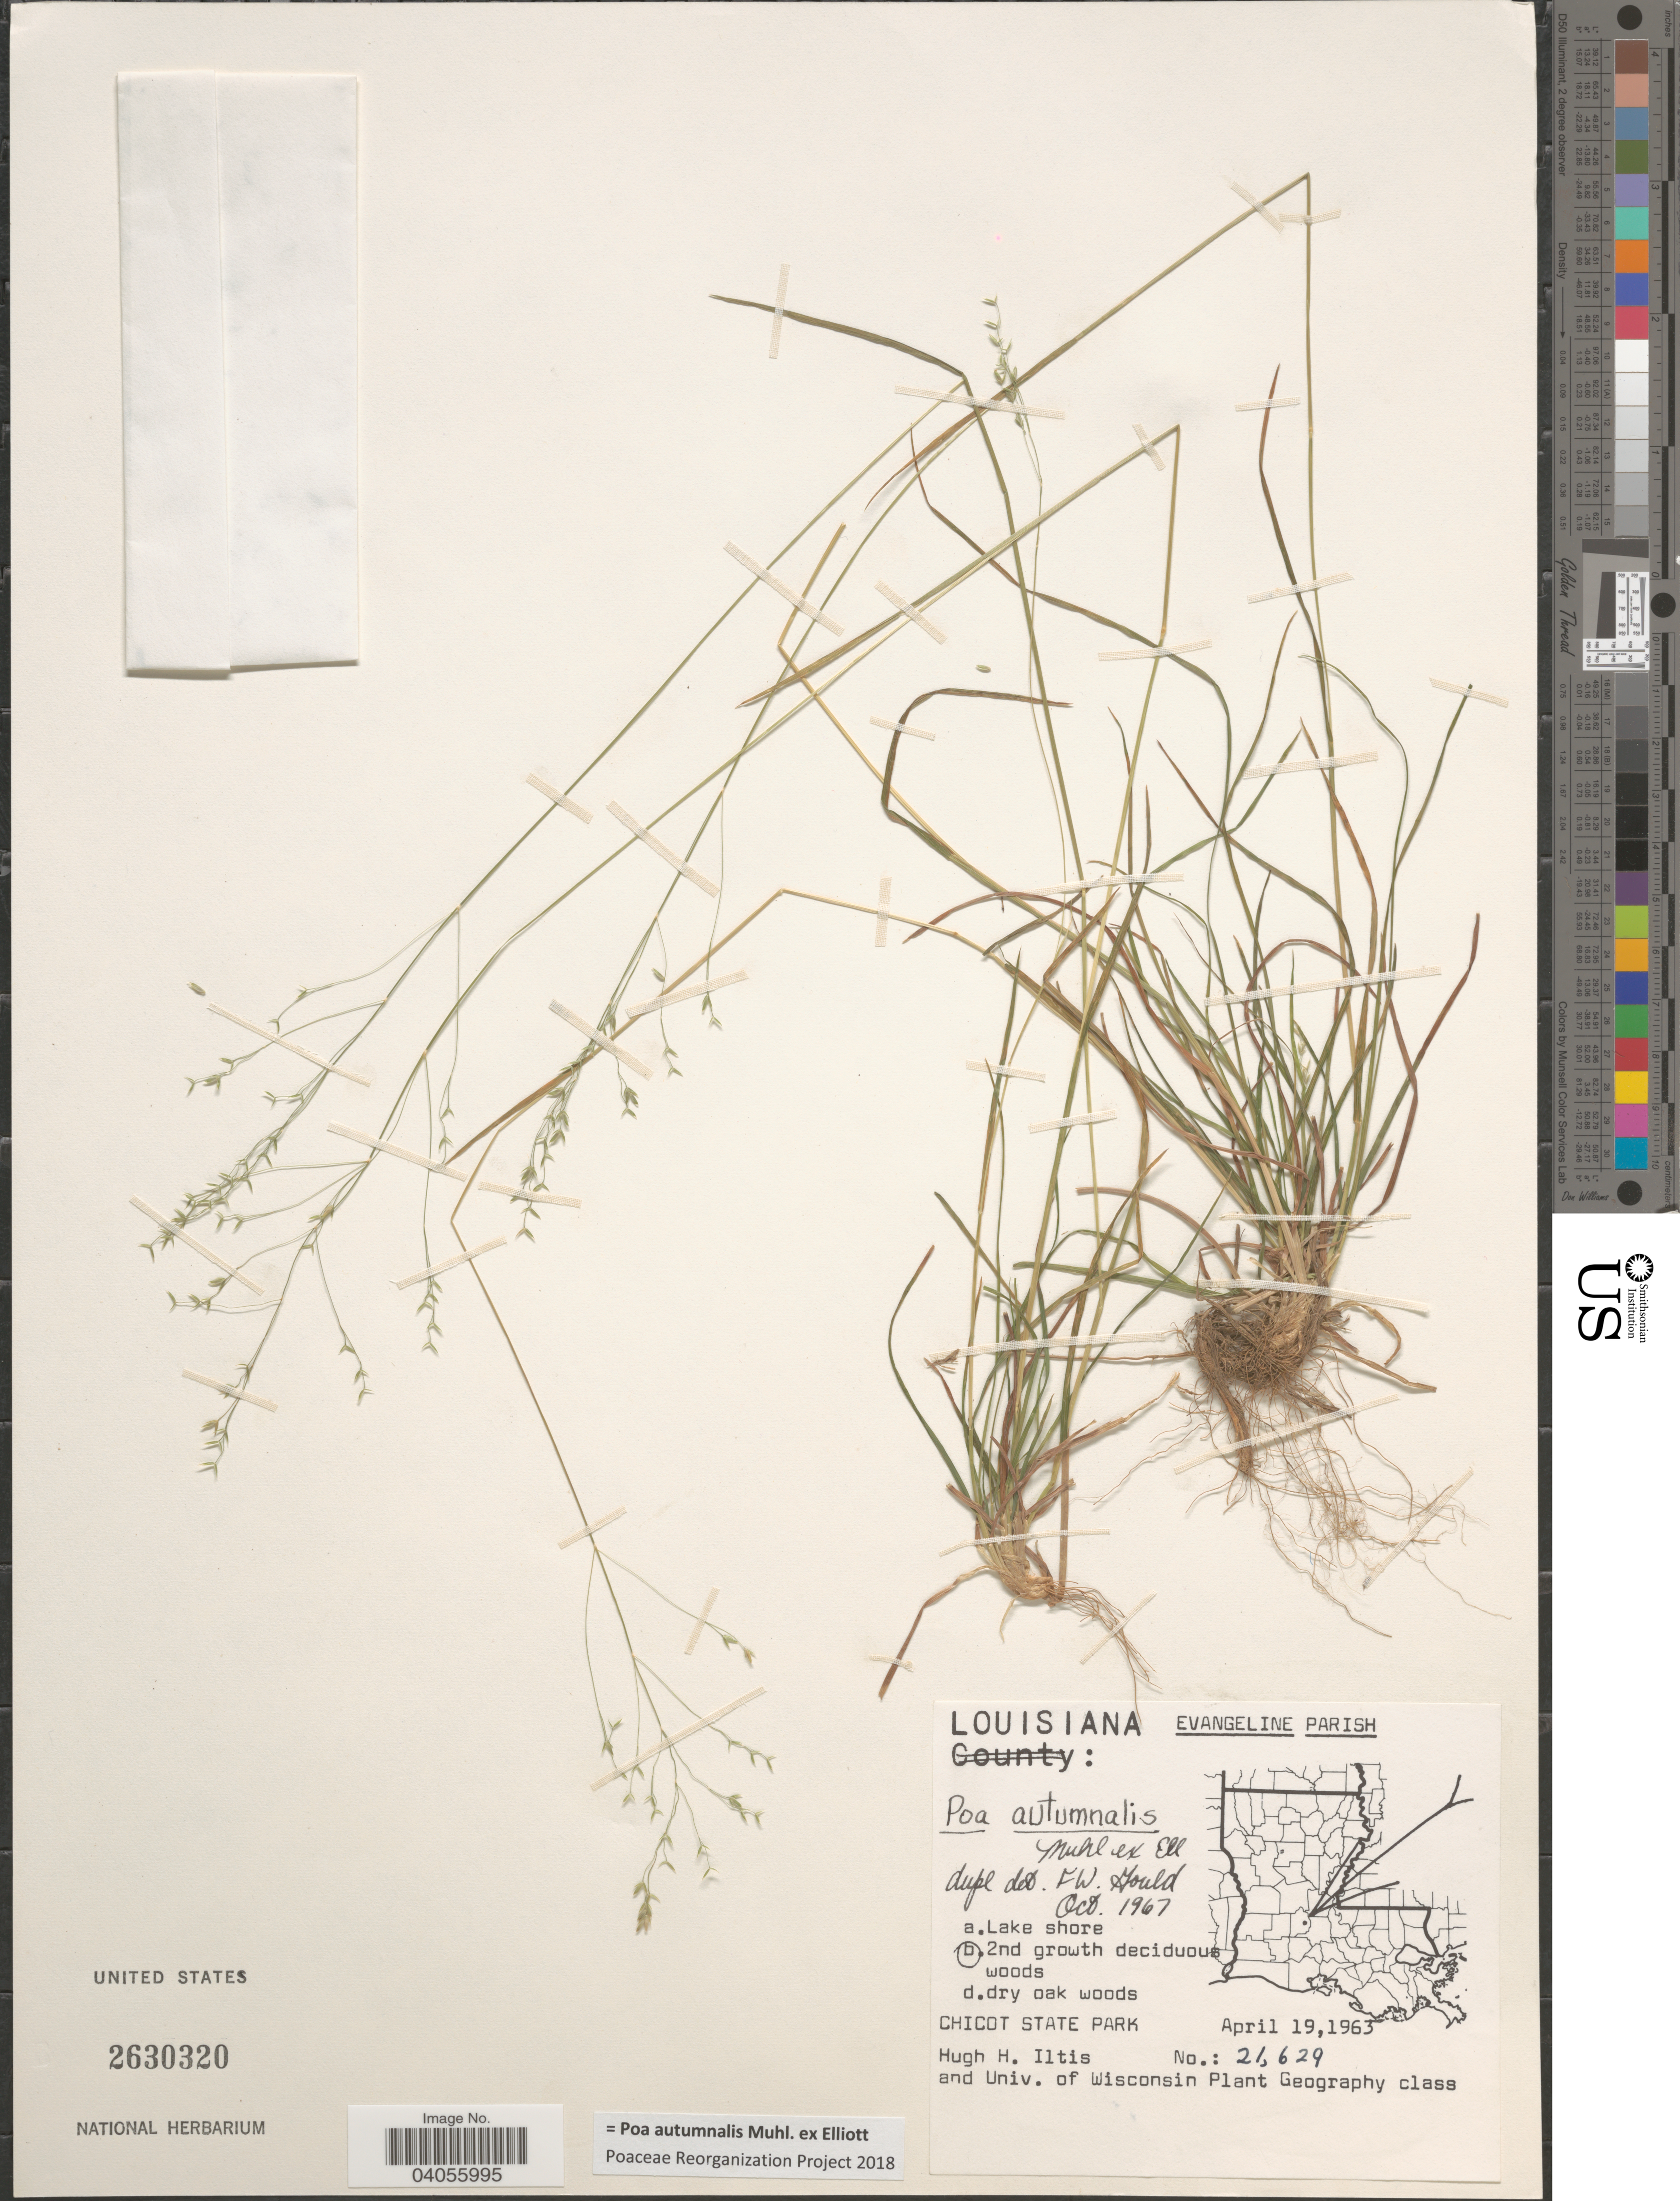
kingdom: Plantae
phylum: Tracheophyta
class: Liliopsida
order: Poales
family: Poaceae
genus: Poa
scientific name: Poa autumnalis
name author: Muhl. ex Elliott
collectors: H. Iltis & Univ. of Wisconsin Plant Geography class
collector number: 21629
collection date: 1963-04-19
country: United States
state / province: Louisiana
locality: Evangeline Parish. 2nd growth deciduous woods. Chicot State Park.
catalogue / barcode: US 2630320